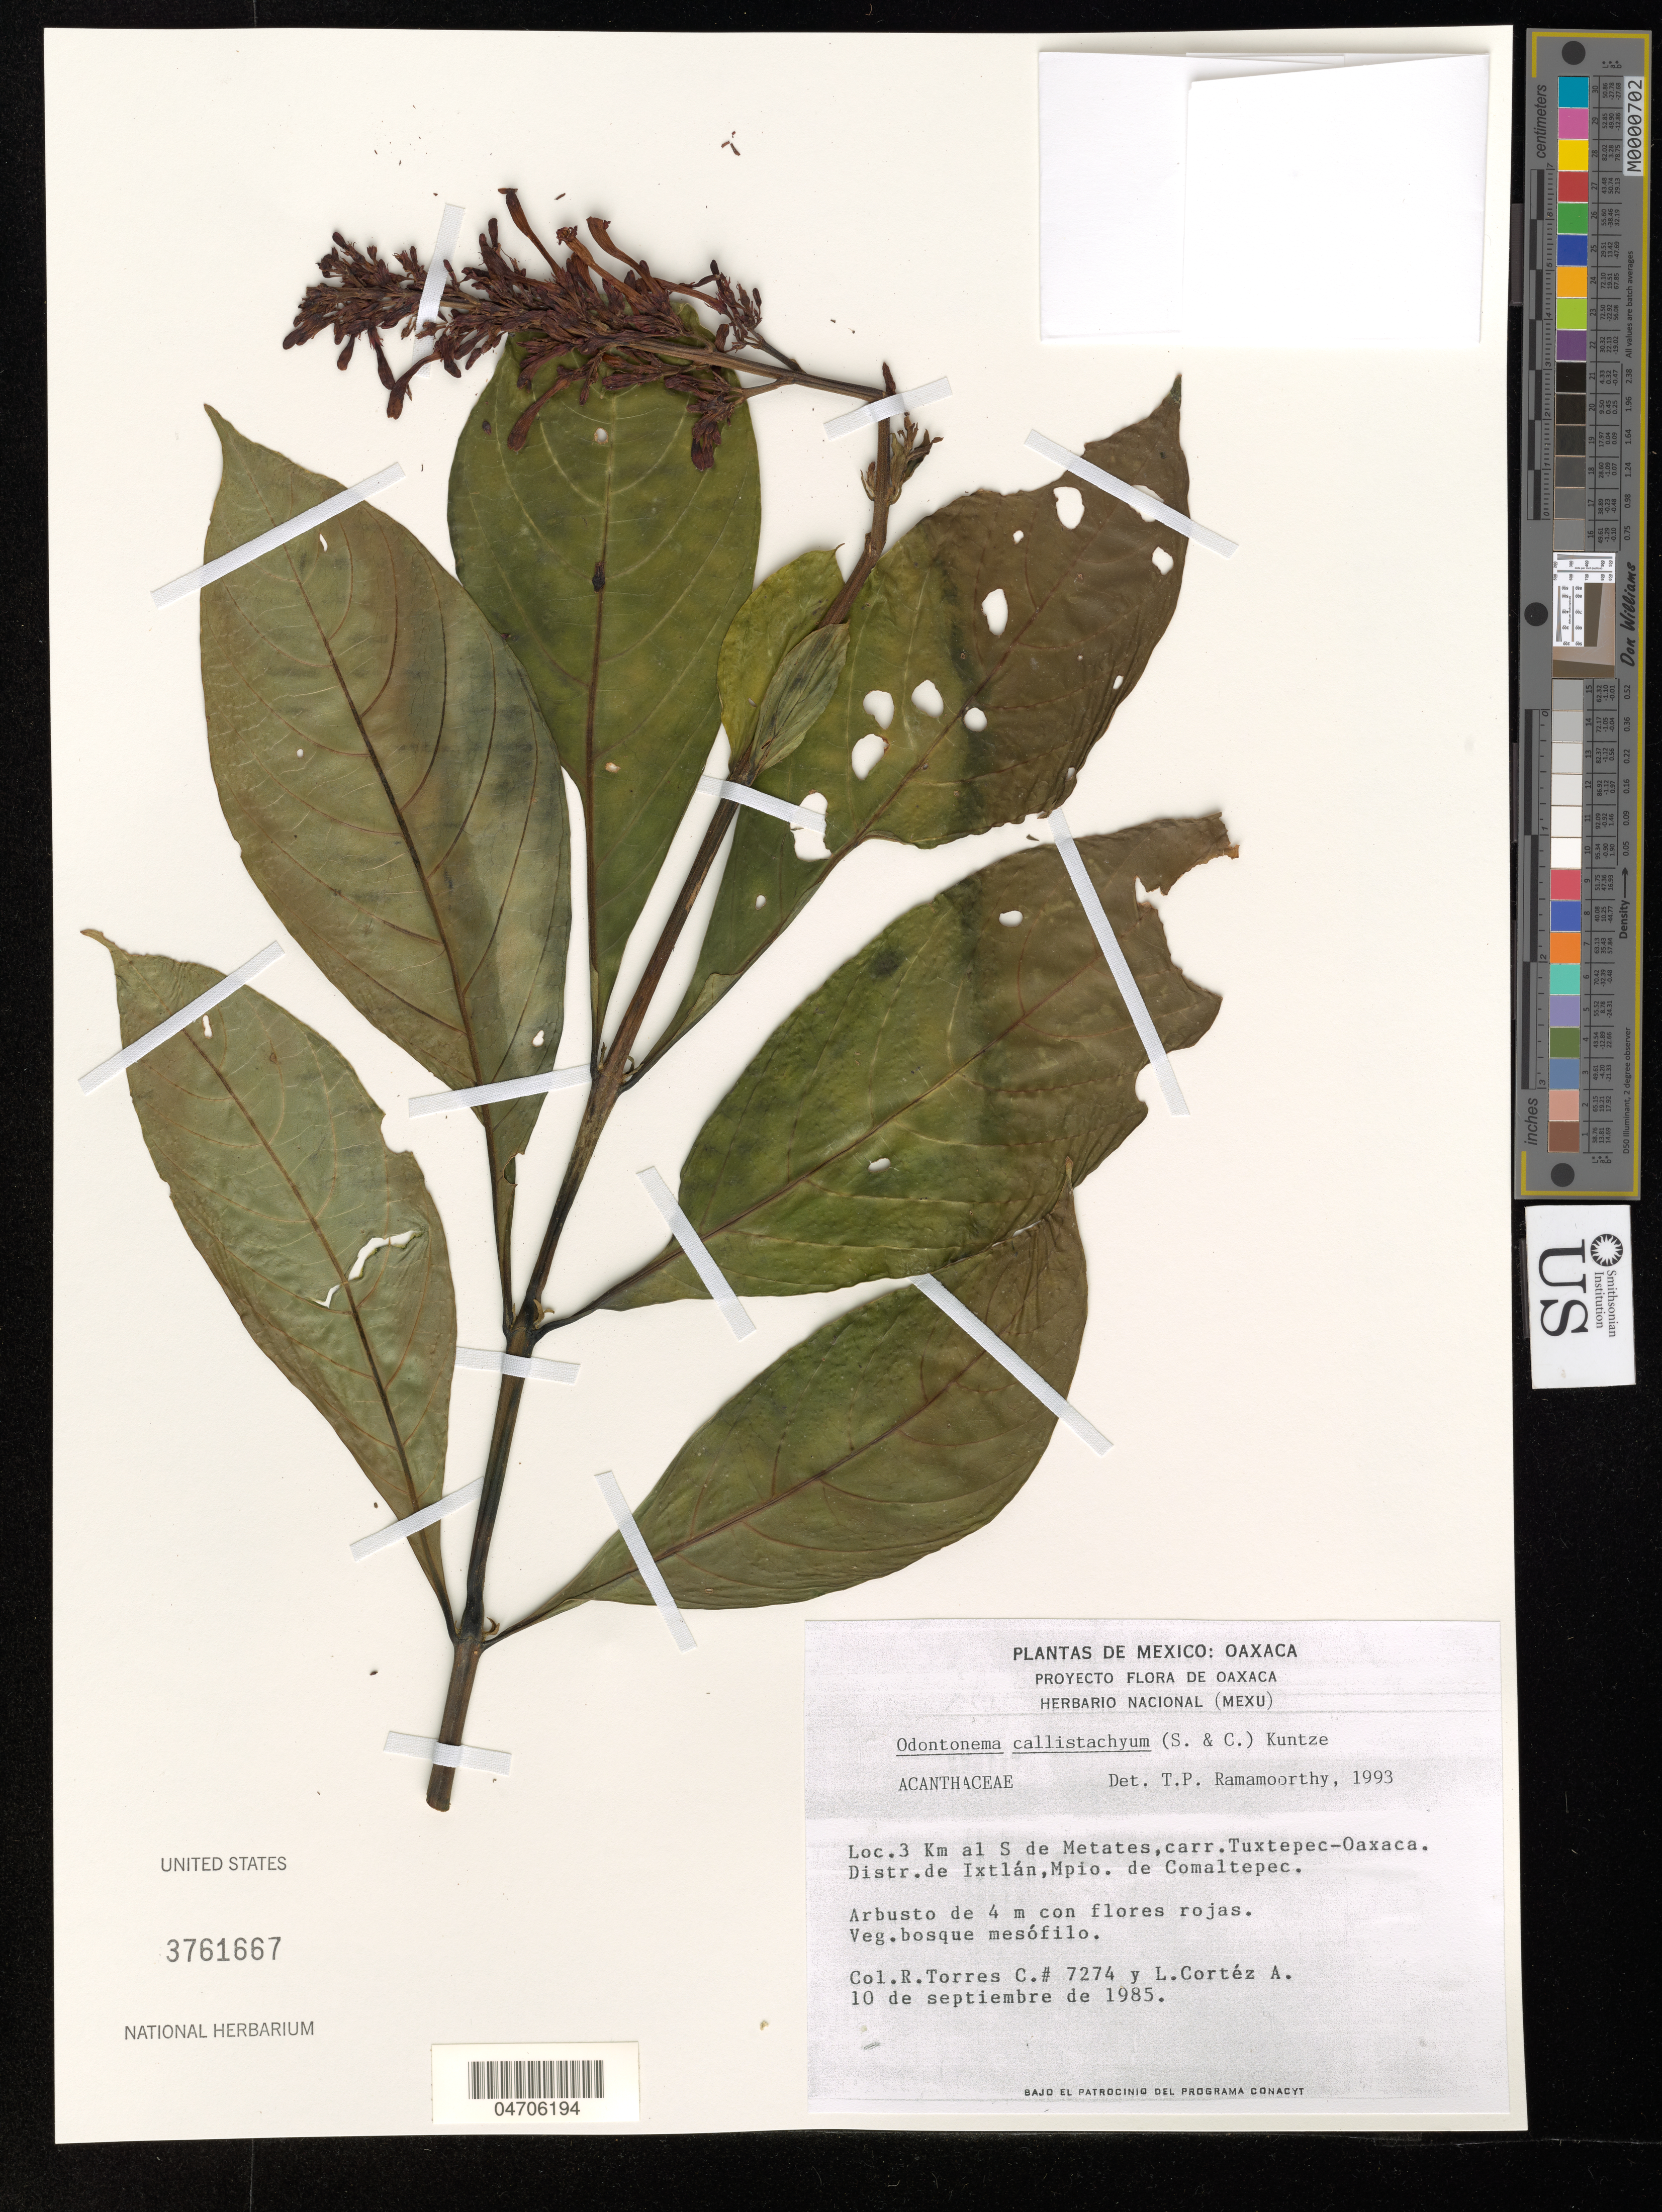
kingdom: Plantae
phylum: Tracheophyta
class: Magnoliopsida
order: Lamiales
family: Acanthaceae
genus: Odontonema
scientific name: Odontonema callistachyum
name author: (Schltdl. & Cham.) Kuntze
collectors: R. Torres C. & L. Cortez A.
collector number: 7274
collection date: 1985-09-10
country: Mexico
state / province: Oaxaca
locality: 3 Km al S de Metates, carr. Tuxtepec- Oaxaca. Distr. de Ixtlán, Mpio. de Comaltepec.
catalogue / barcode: US 3761667